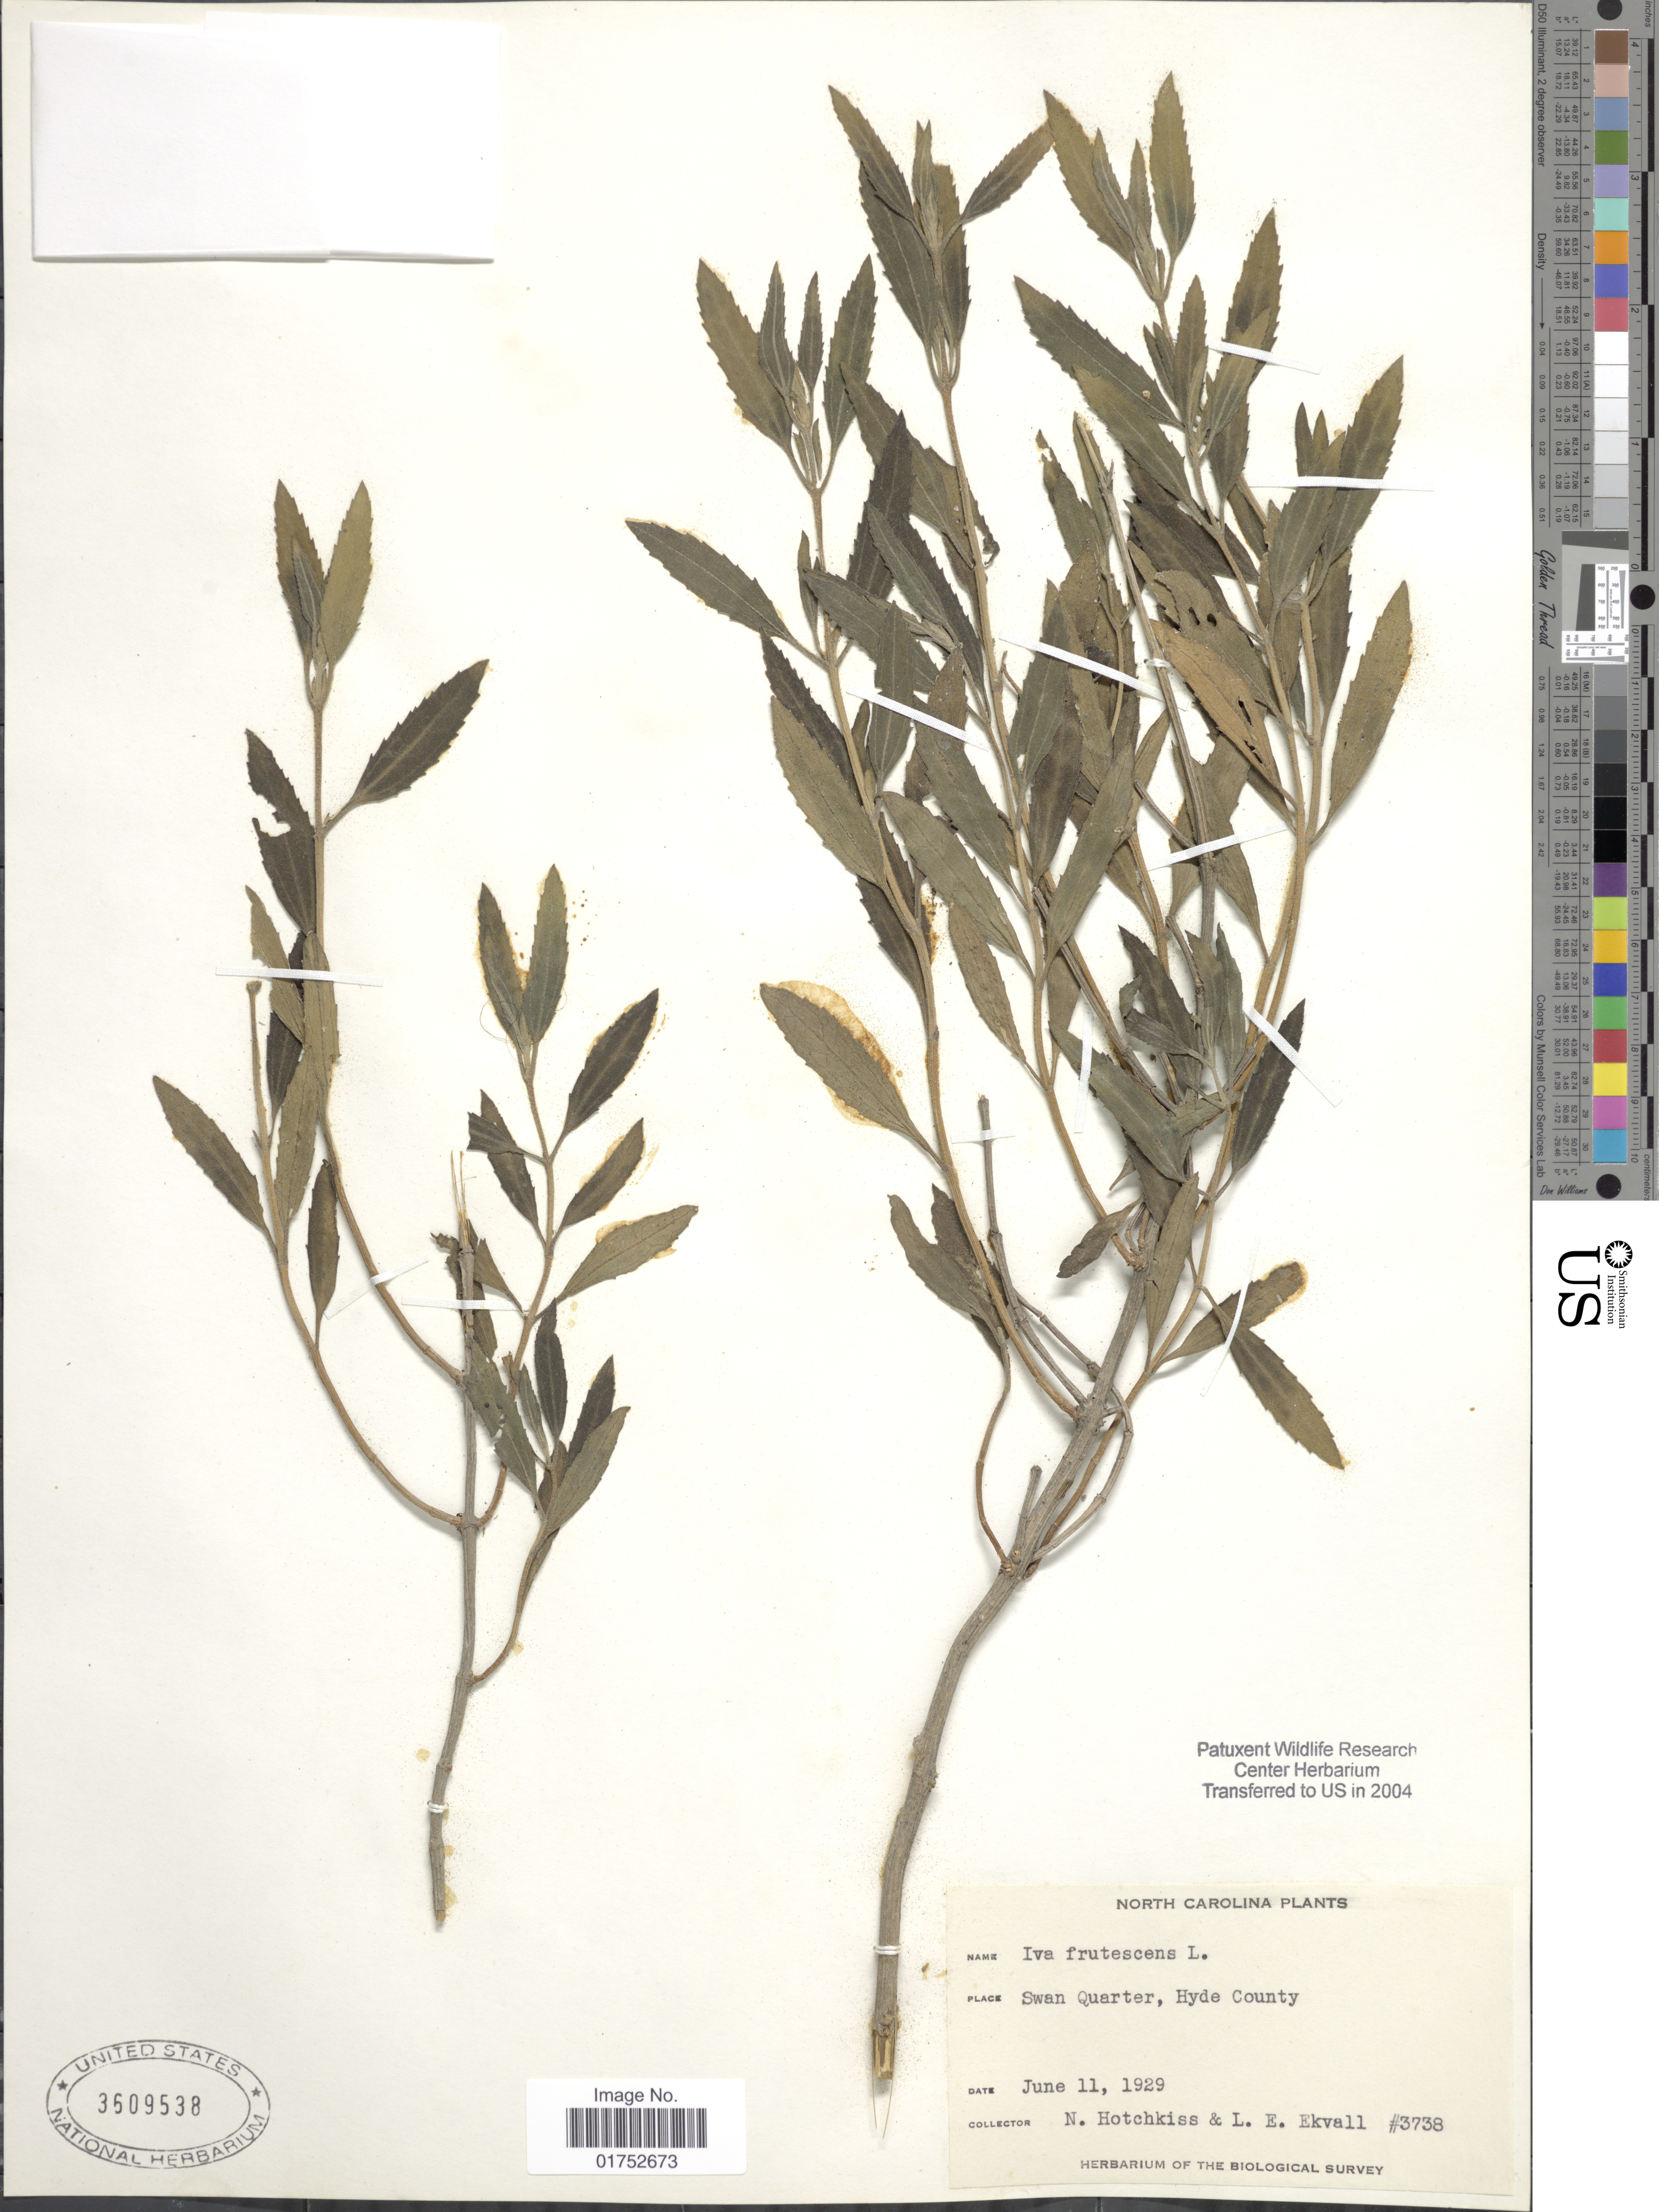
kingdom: Plantae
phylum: Tracheophyta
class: Magnoliopsida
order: Asterales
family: Asteraceae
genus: Iva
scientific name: Iva frutescens subsp. oraria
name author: (Bartlett) R.C. Jacks.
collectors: N. Hotchkiss & L. Ekvall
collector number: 3738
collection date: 1929-06-11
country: United States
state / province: North Carolina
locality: Swan Quarter, Hyde County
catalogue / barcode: US 3609538